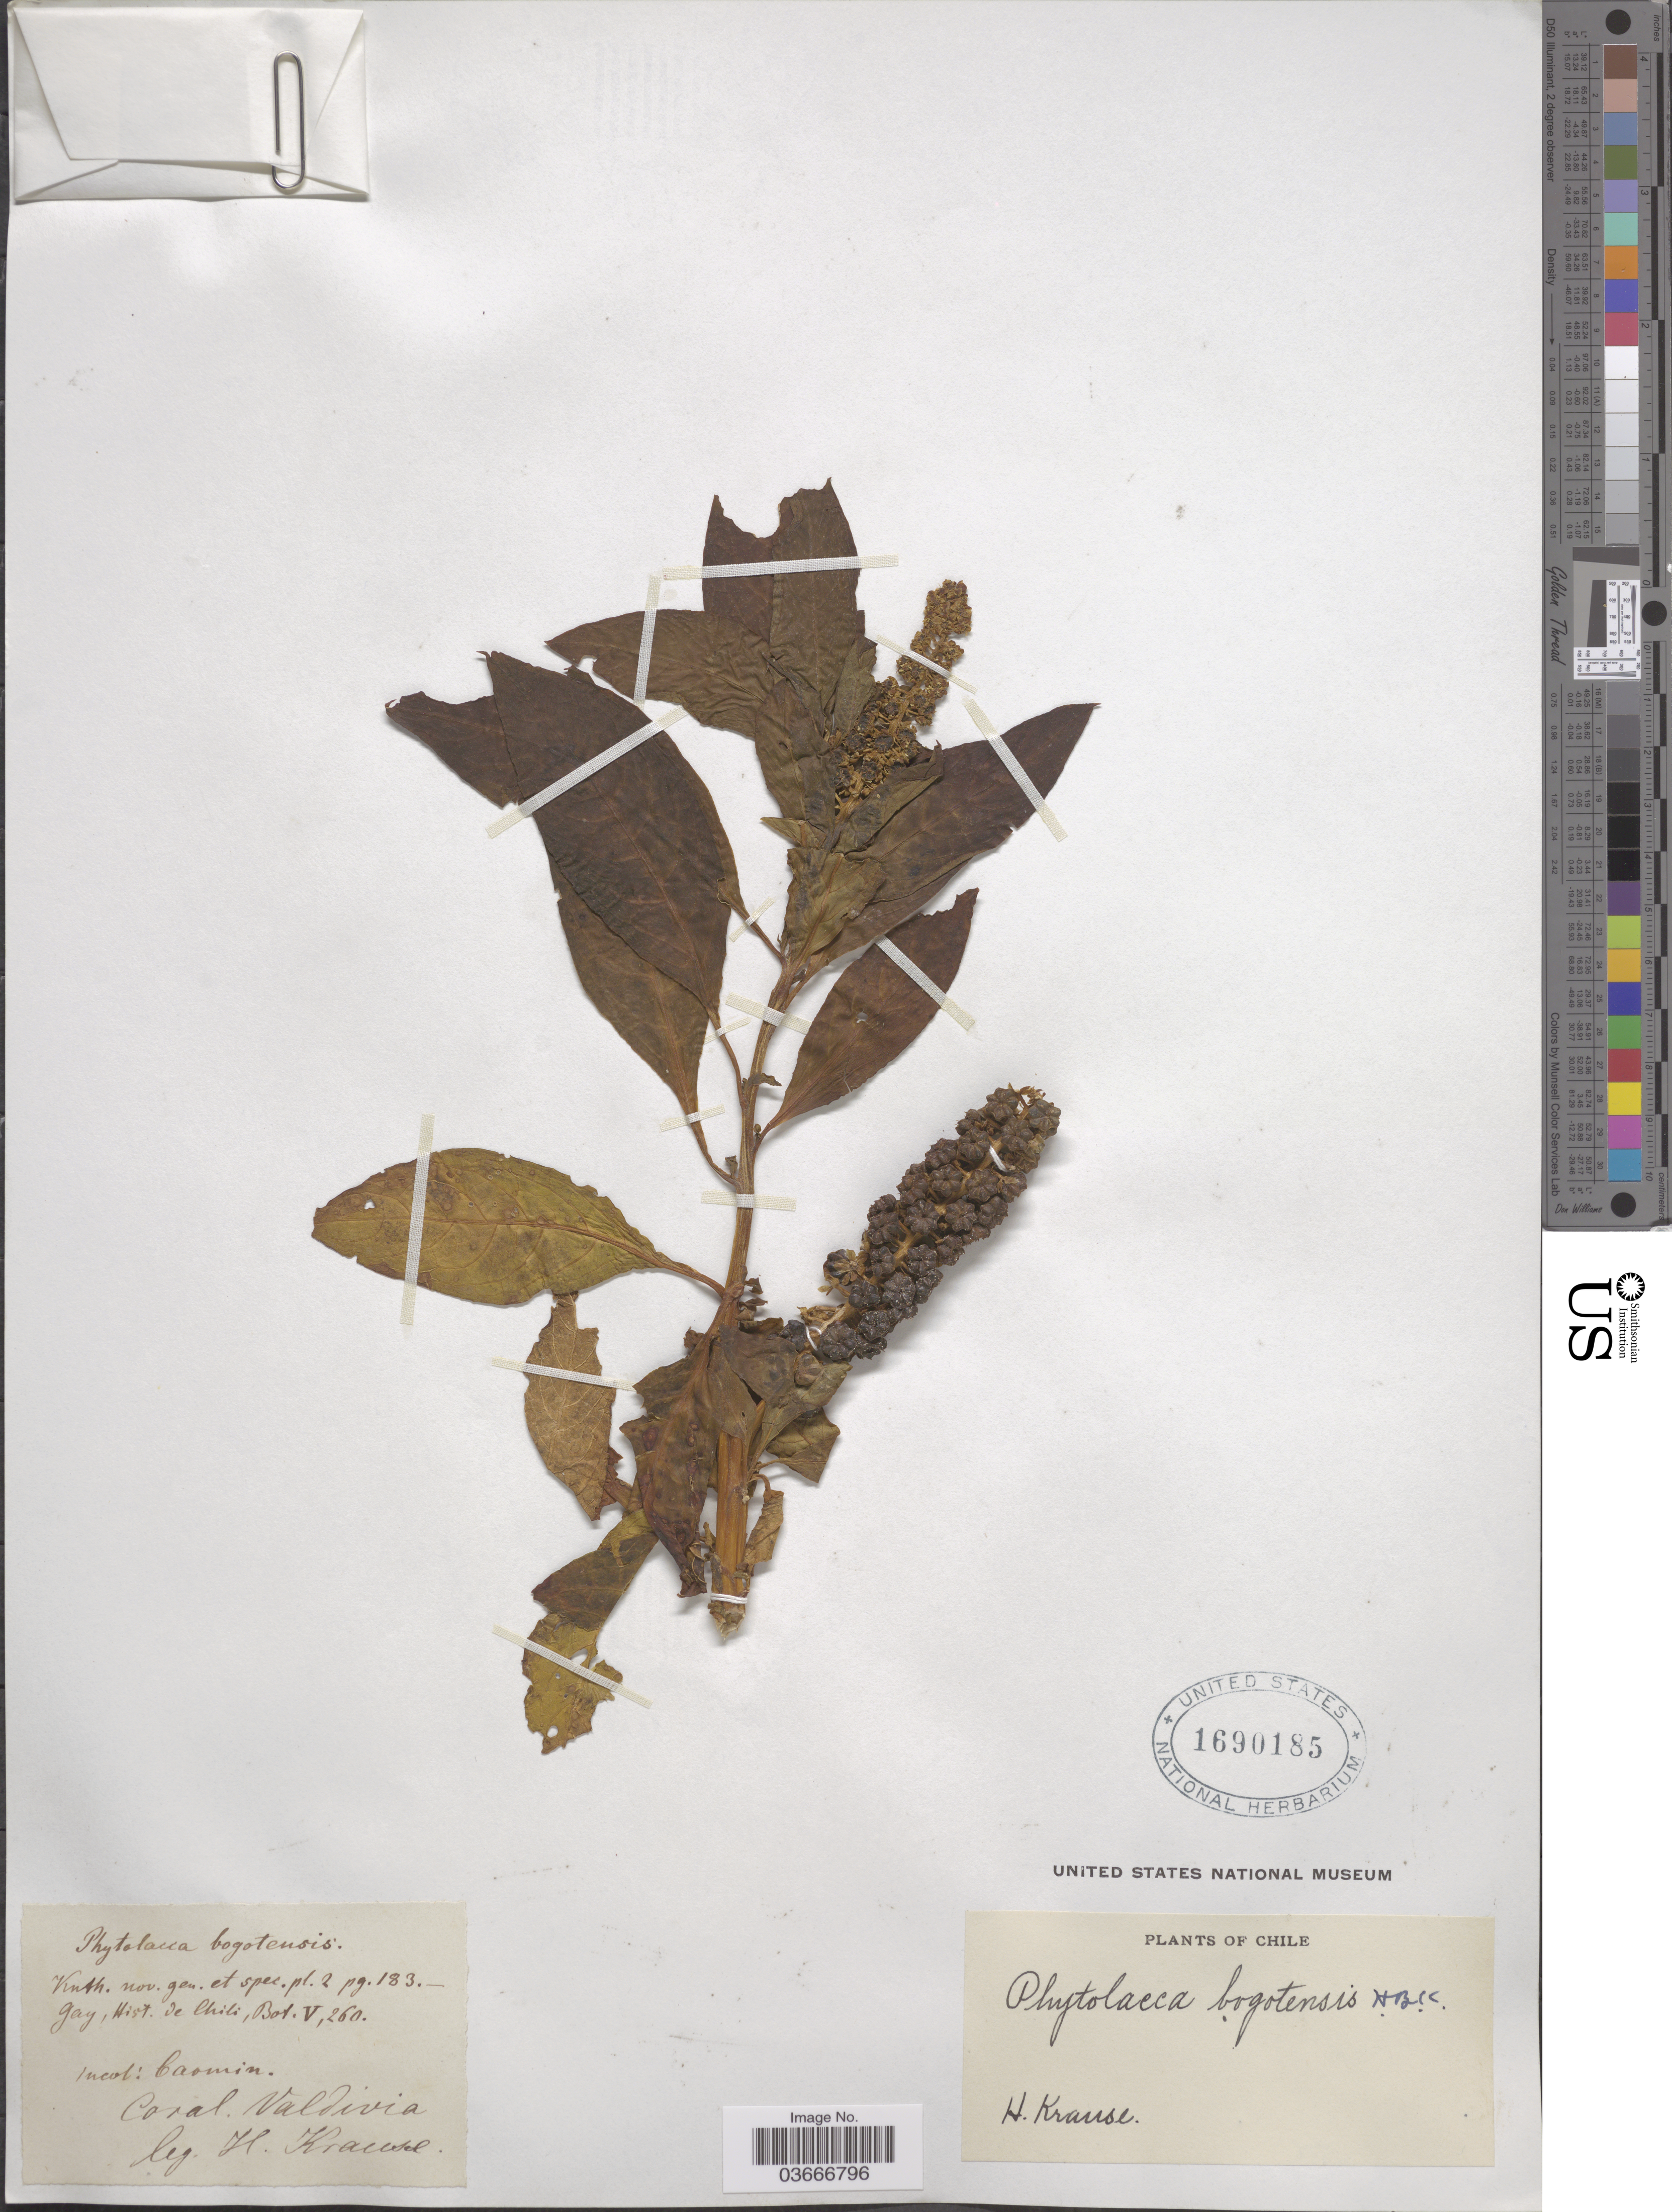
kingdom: Plantae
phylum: Tracheophyta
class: Magnoliopsida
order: Caryophyllales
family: Phytolaccaceae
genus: Phytolacca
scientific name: Phytolacca bogotensis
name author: Kunth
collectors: H. Krause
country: Chile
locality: Coral. Valdivia.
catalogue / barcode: US 1690185